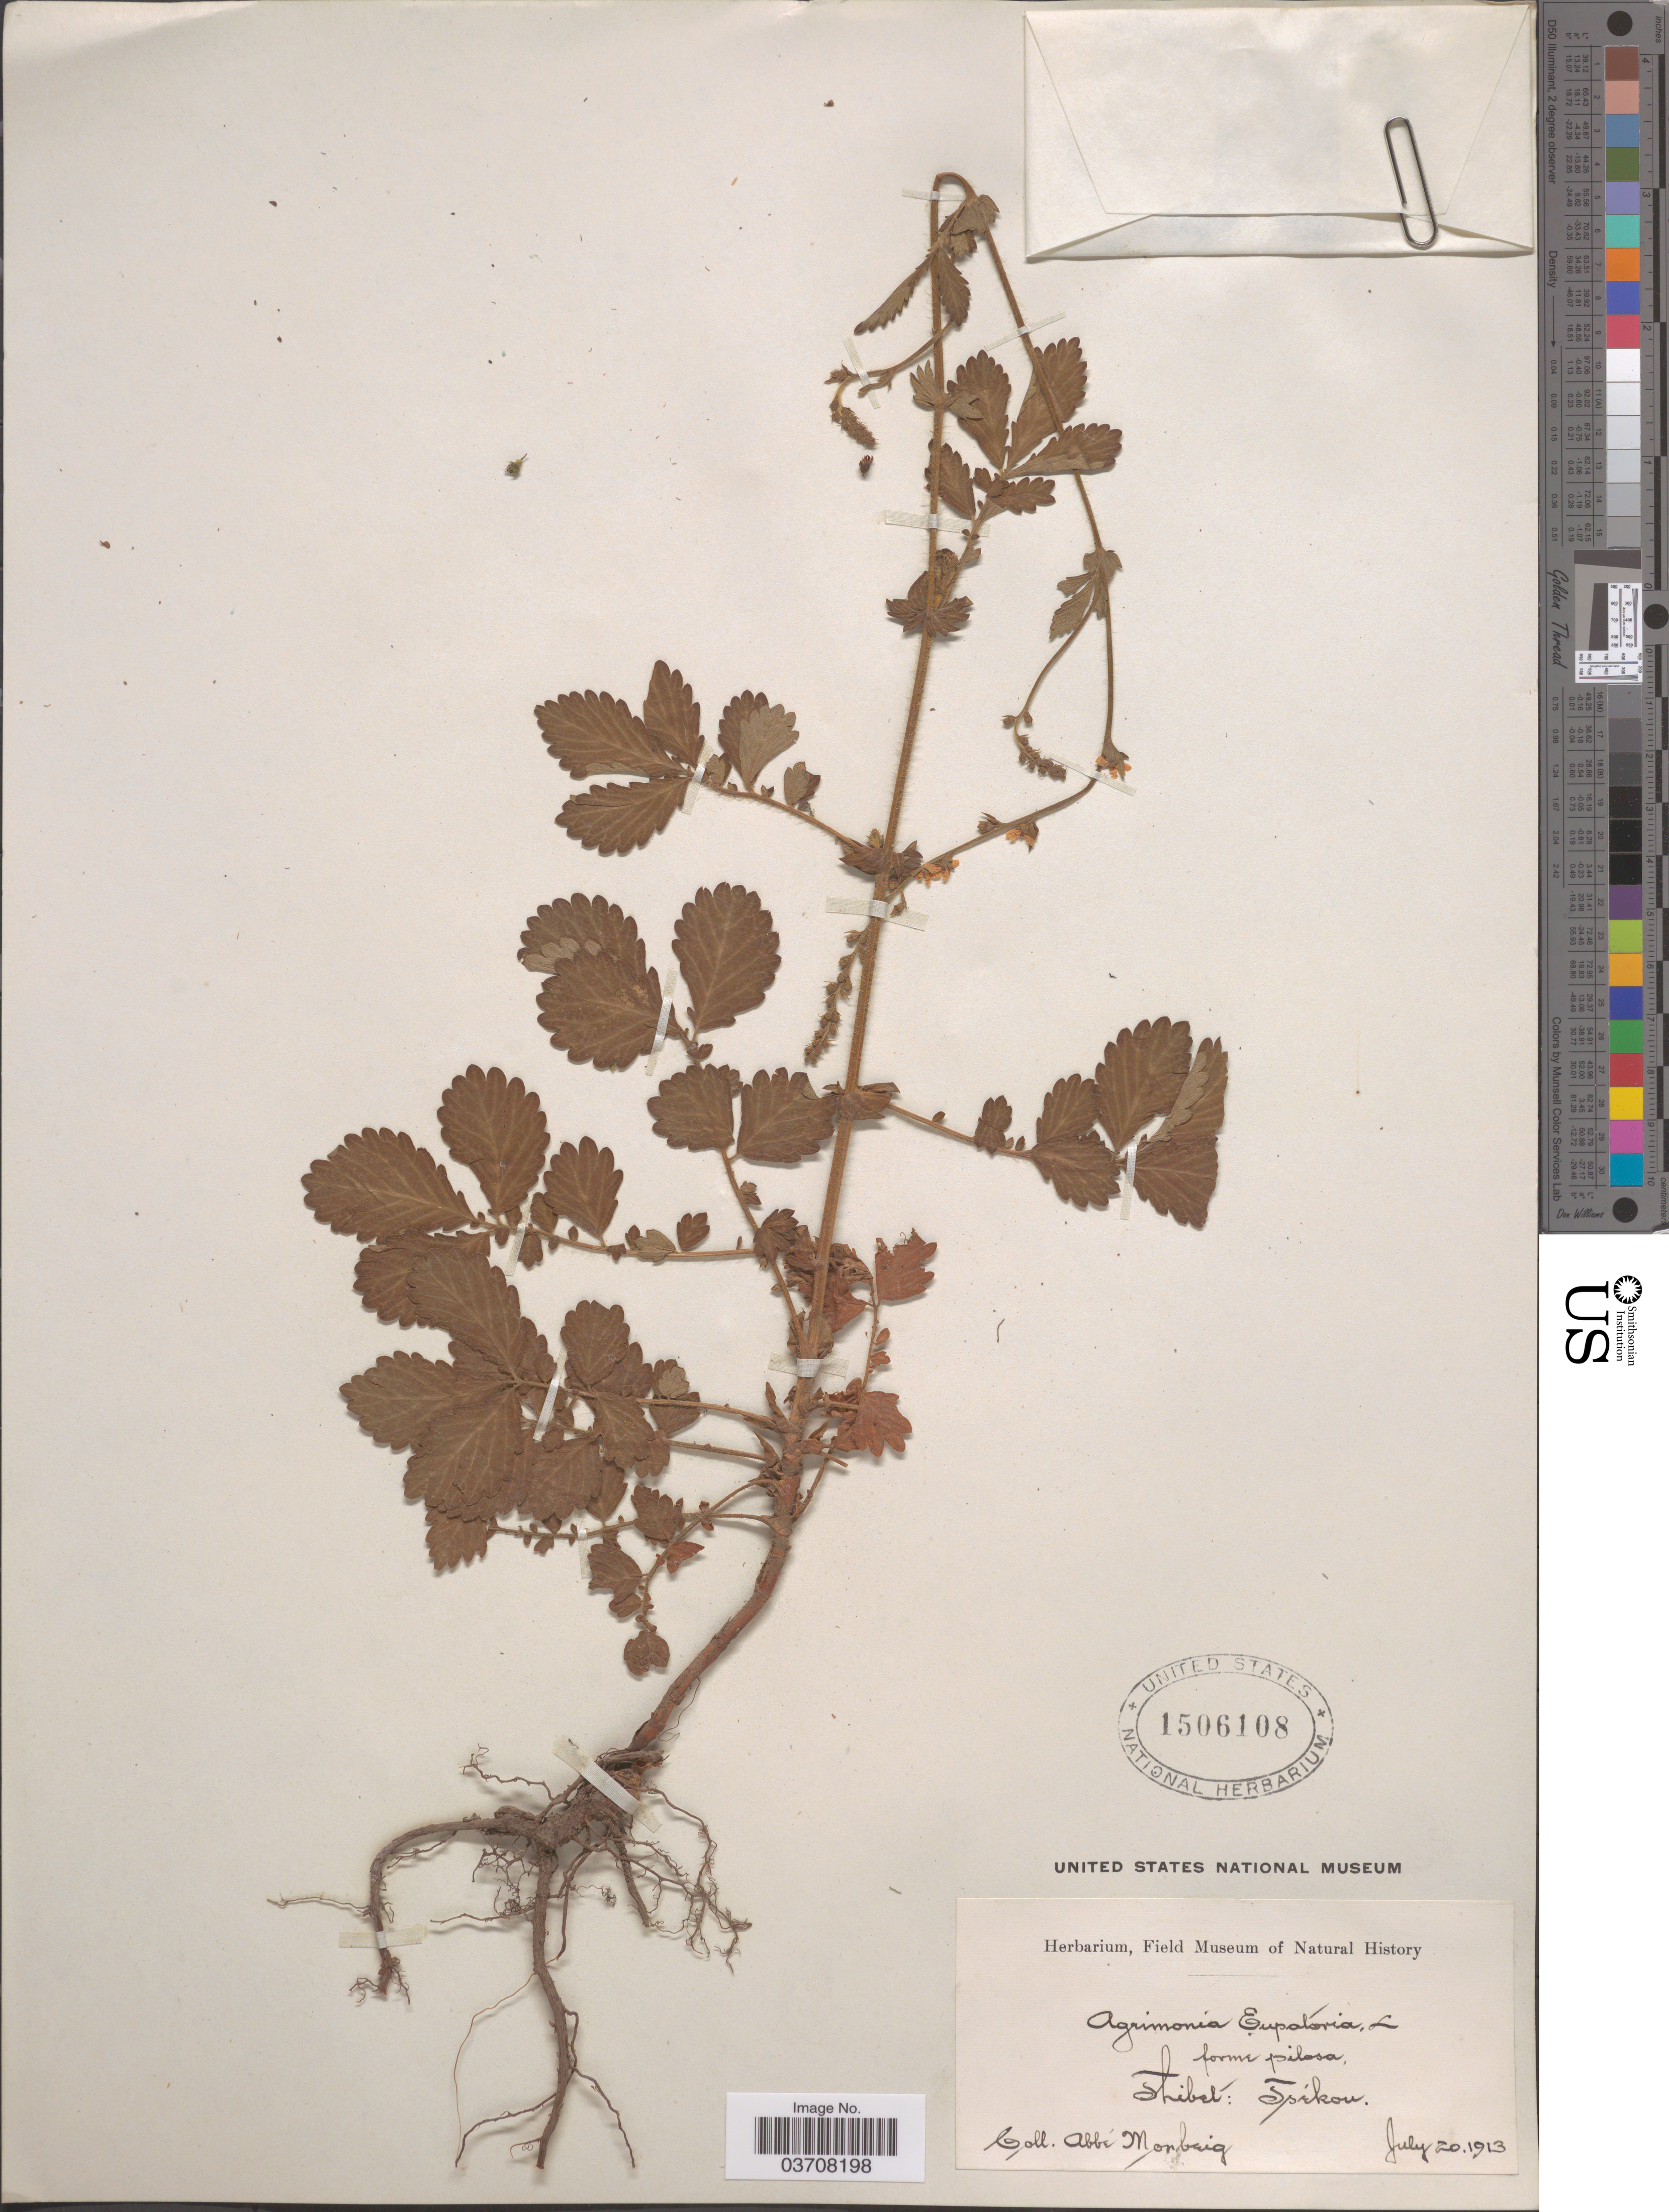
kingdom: Plantae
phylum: Tracheophyta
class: Magnoliopsida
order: Rosales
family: Rosaceae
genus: Agrimonia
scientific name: Agrimonia eupatoria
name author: L.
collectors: A. Morbeig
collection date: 1913-07-20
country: China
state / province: Xizang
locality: Thibet: Tsékou.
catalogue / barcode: US 1506108